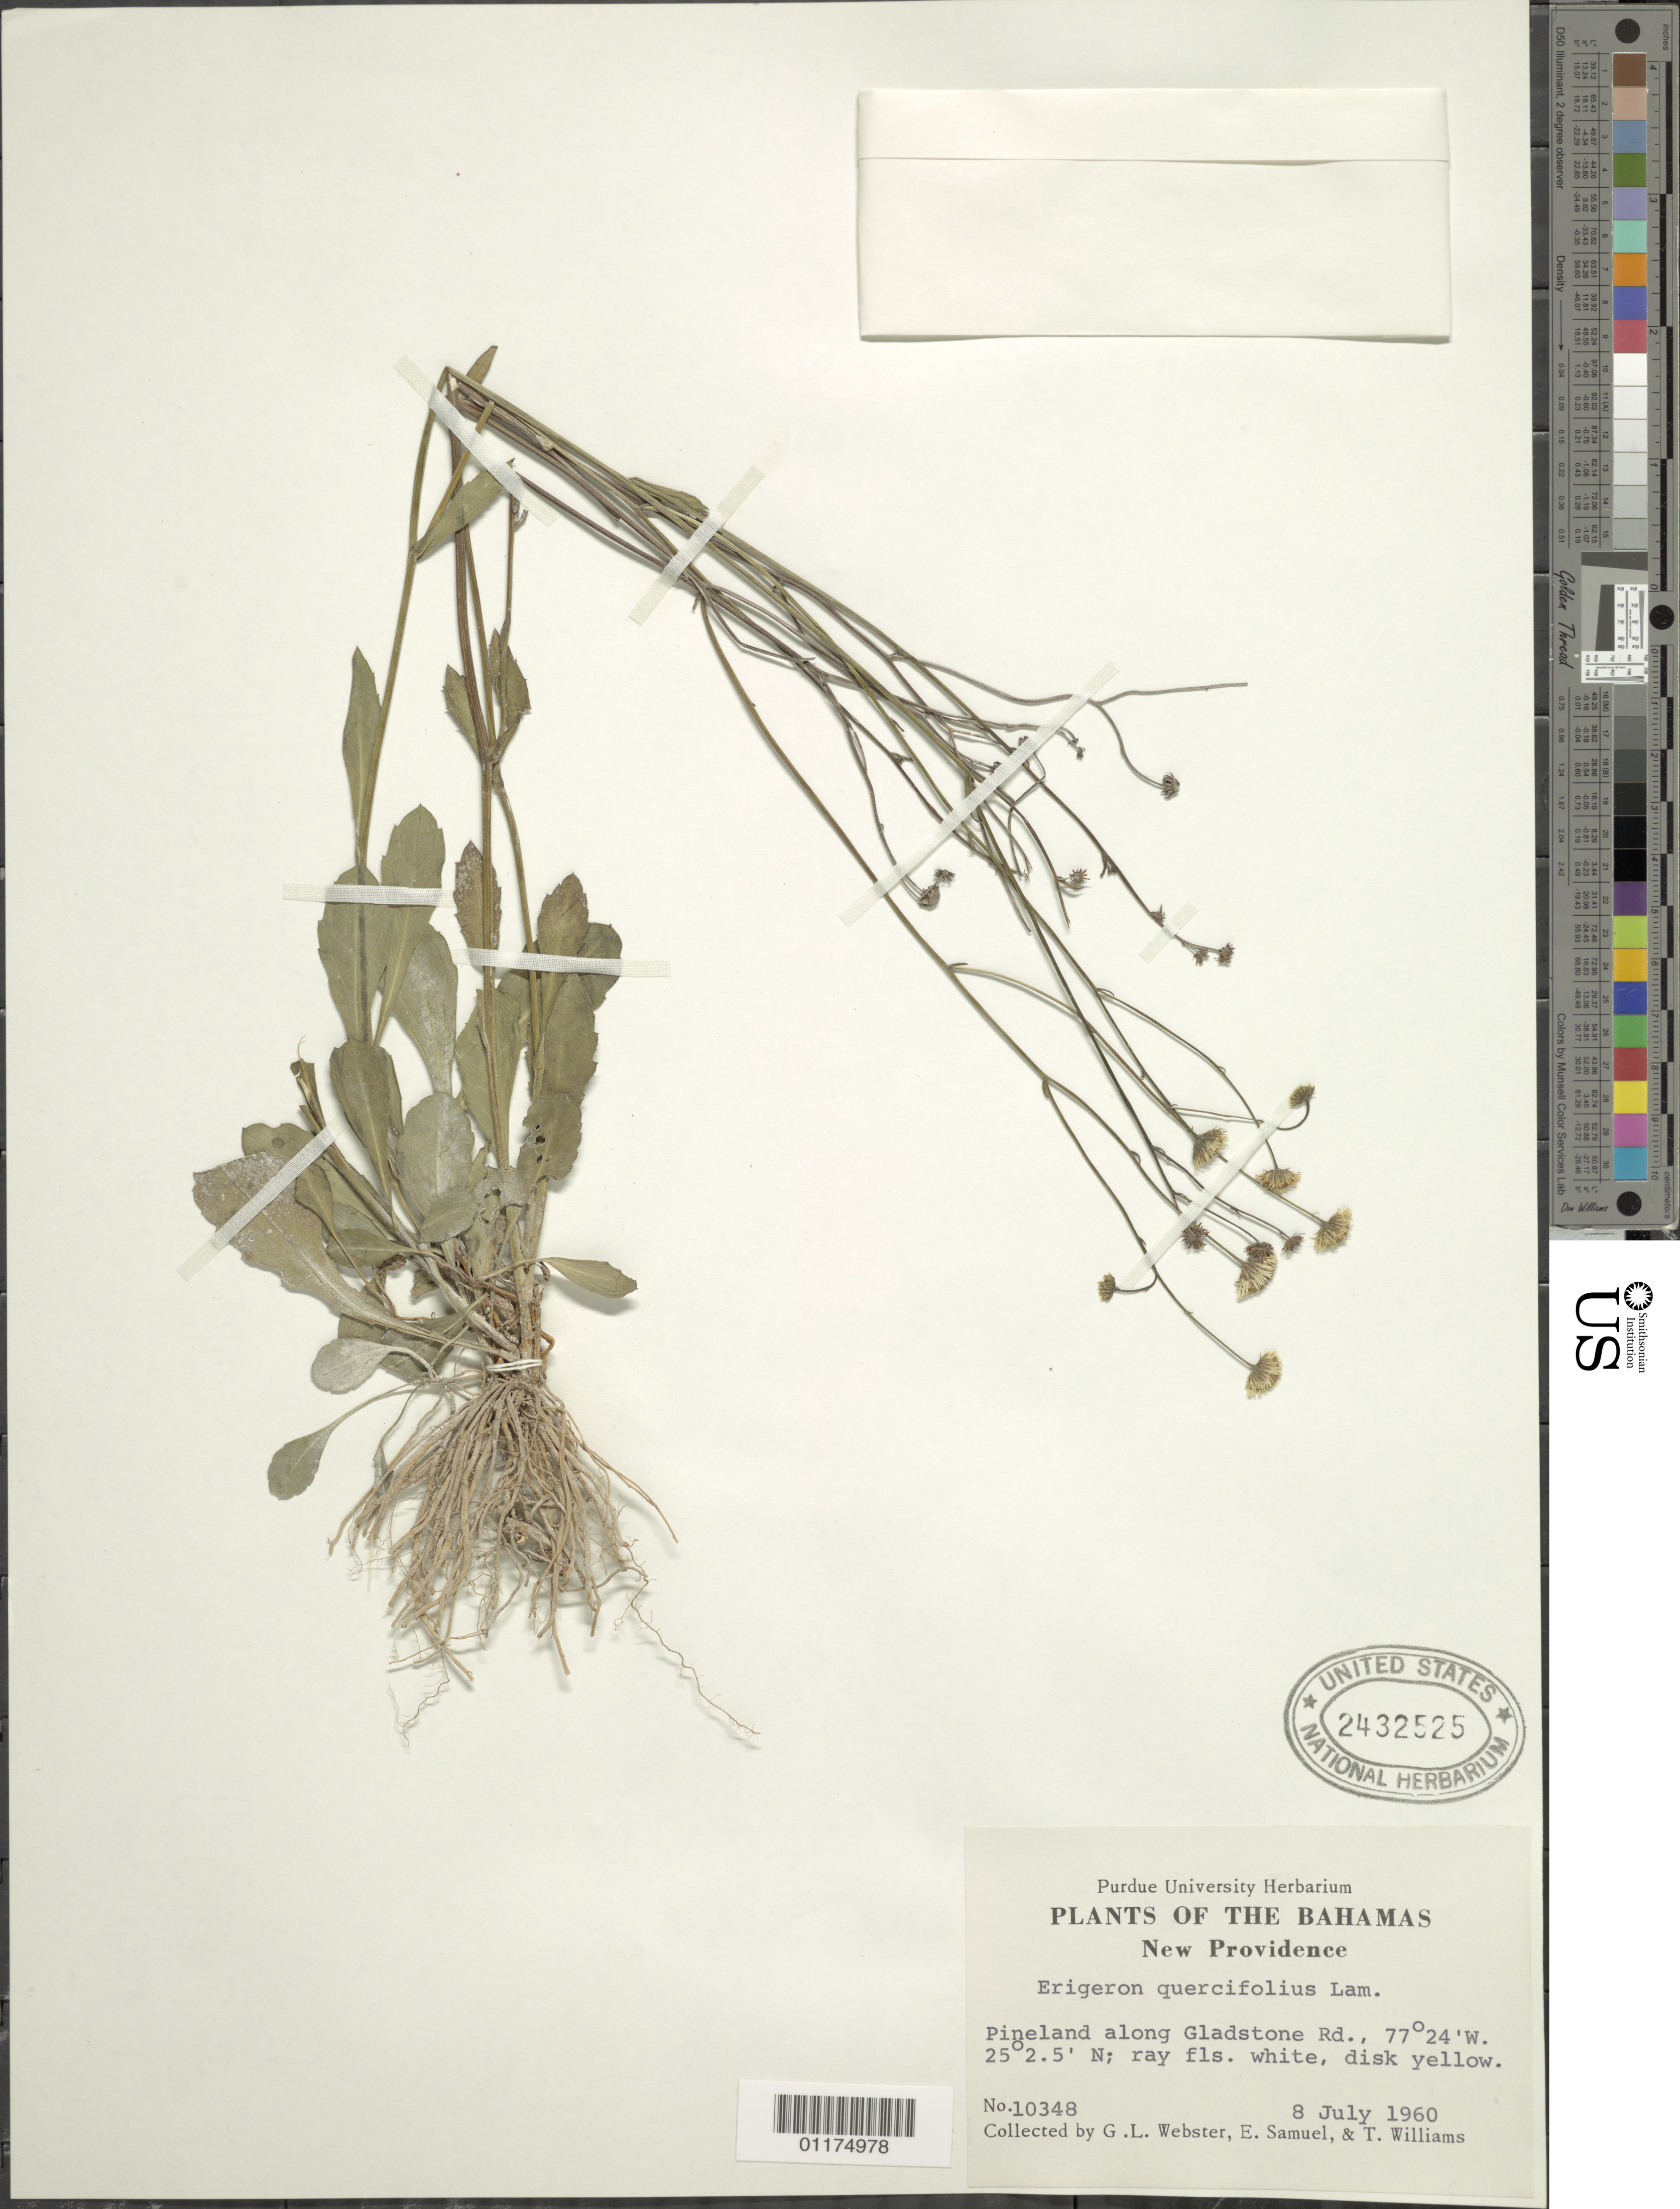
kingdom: Plantae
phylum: Tracheophyta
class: Magnoliopsida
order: Asterales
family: Asteraceae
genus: Erigeron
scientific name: Erigeron quercifolius Lam.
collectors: G. L. Webster, E. Samuel & T. Williams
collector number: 10348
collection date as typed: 08 Jul 1960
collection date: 1960-07-08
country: Bahamas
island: New Providence I.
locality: Pineland along Gladstone Rd.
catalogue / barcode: US 2432525